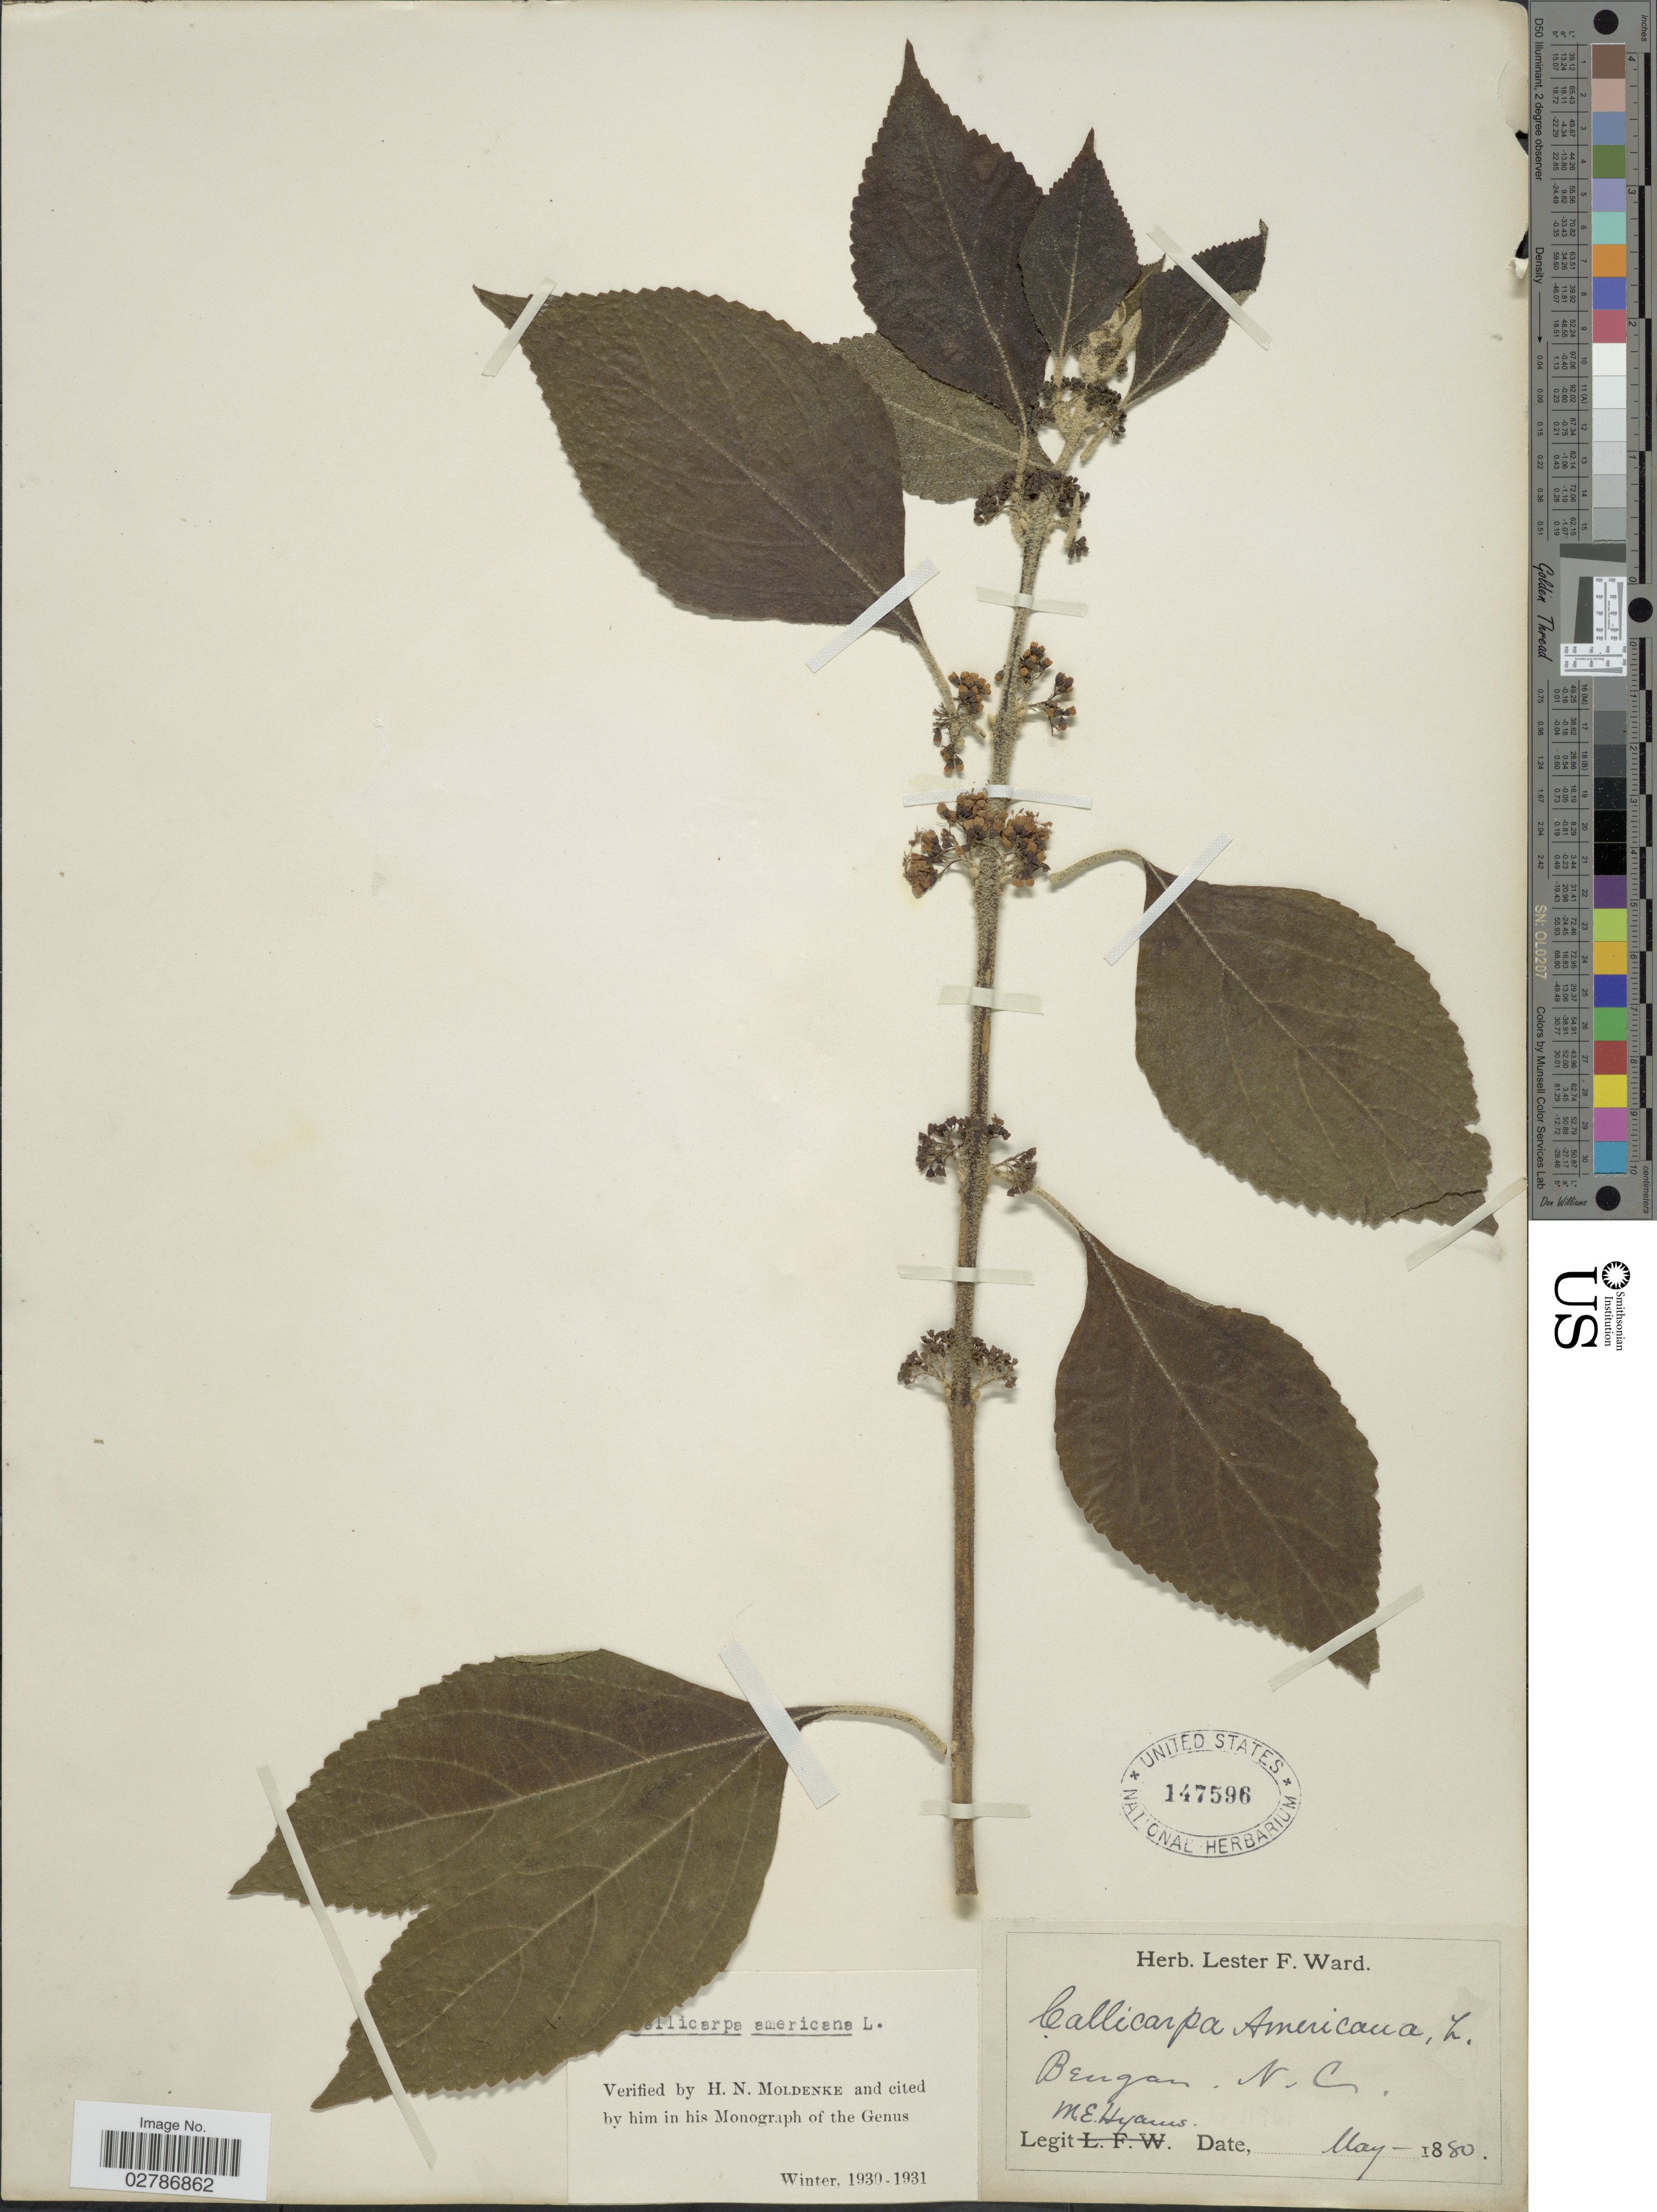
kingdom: Plantae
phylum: Tracheophyta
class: Magnoliopsida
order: Lamiales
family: Lamiaceae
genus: Callicarpa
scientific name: Callicarpa americana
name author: L.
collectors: M. E. Hyams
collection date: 1880-05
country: United States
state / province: North Carolina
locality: Bengan.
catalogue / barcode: US 147596